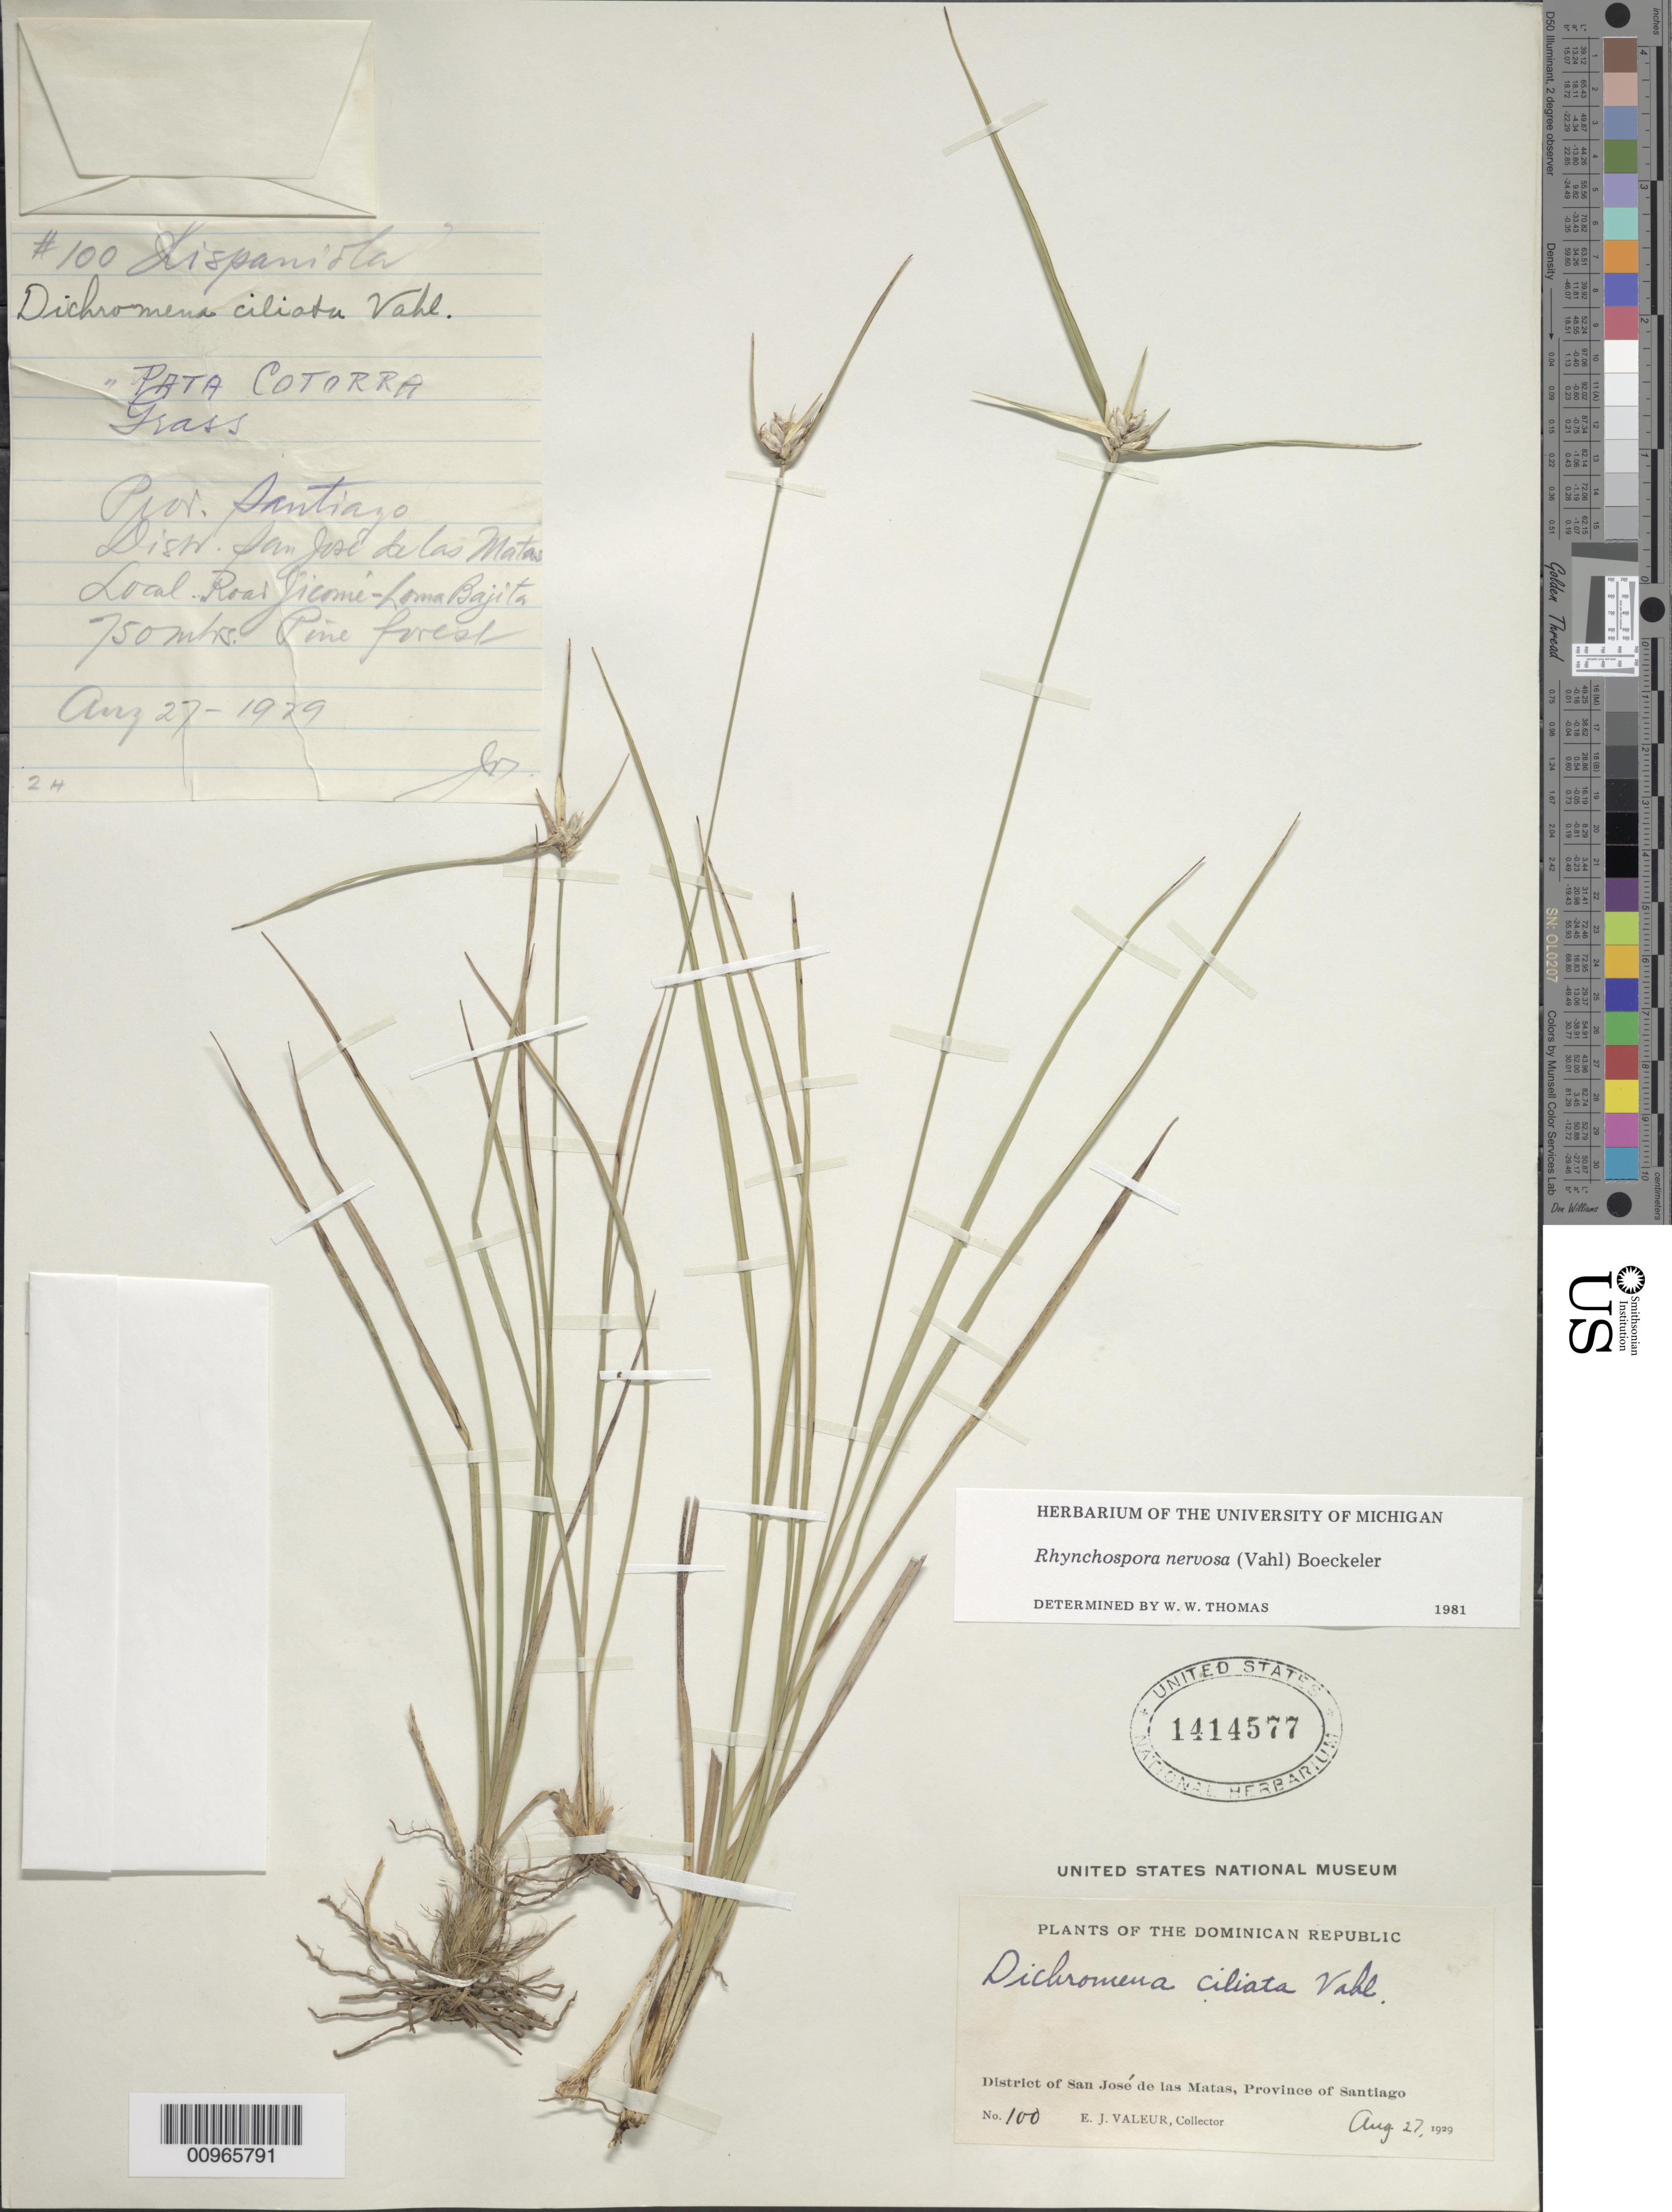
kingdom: Plantae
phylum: Tracheophyta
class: Liliopsida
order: Poales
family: Cyperaceae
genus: Rhynchospora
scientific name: Rhynchospora nervosa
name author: (Vahl) Boeckeler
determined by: Thomas, W. W., (NY), New York Botanical Garden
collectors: E. Valeur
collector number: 100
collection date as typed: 27 Aug 1929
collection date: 1929-08-27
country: Dominican Republic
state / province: Santiago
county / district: San José de las Matas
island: Hispaniola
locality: Road Jicomé-Loma Bajita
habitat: Pine forest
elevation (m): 750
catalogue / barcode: US 1414577